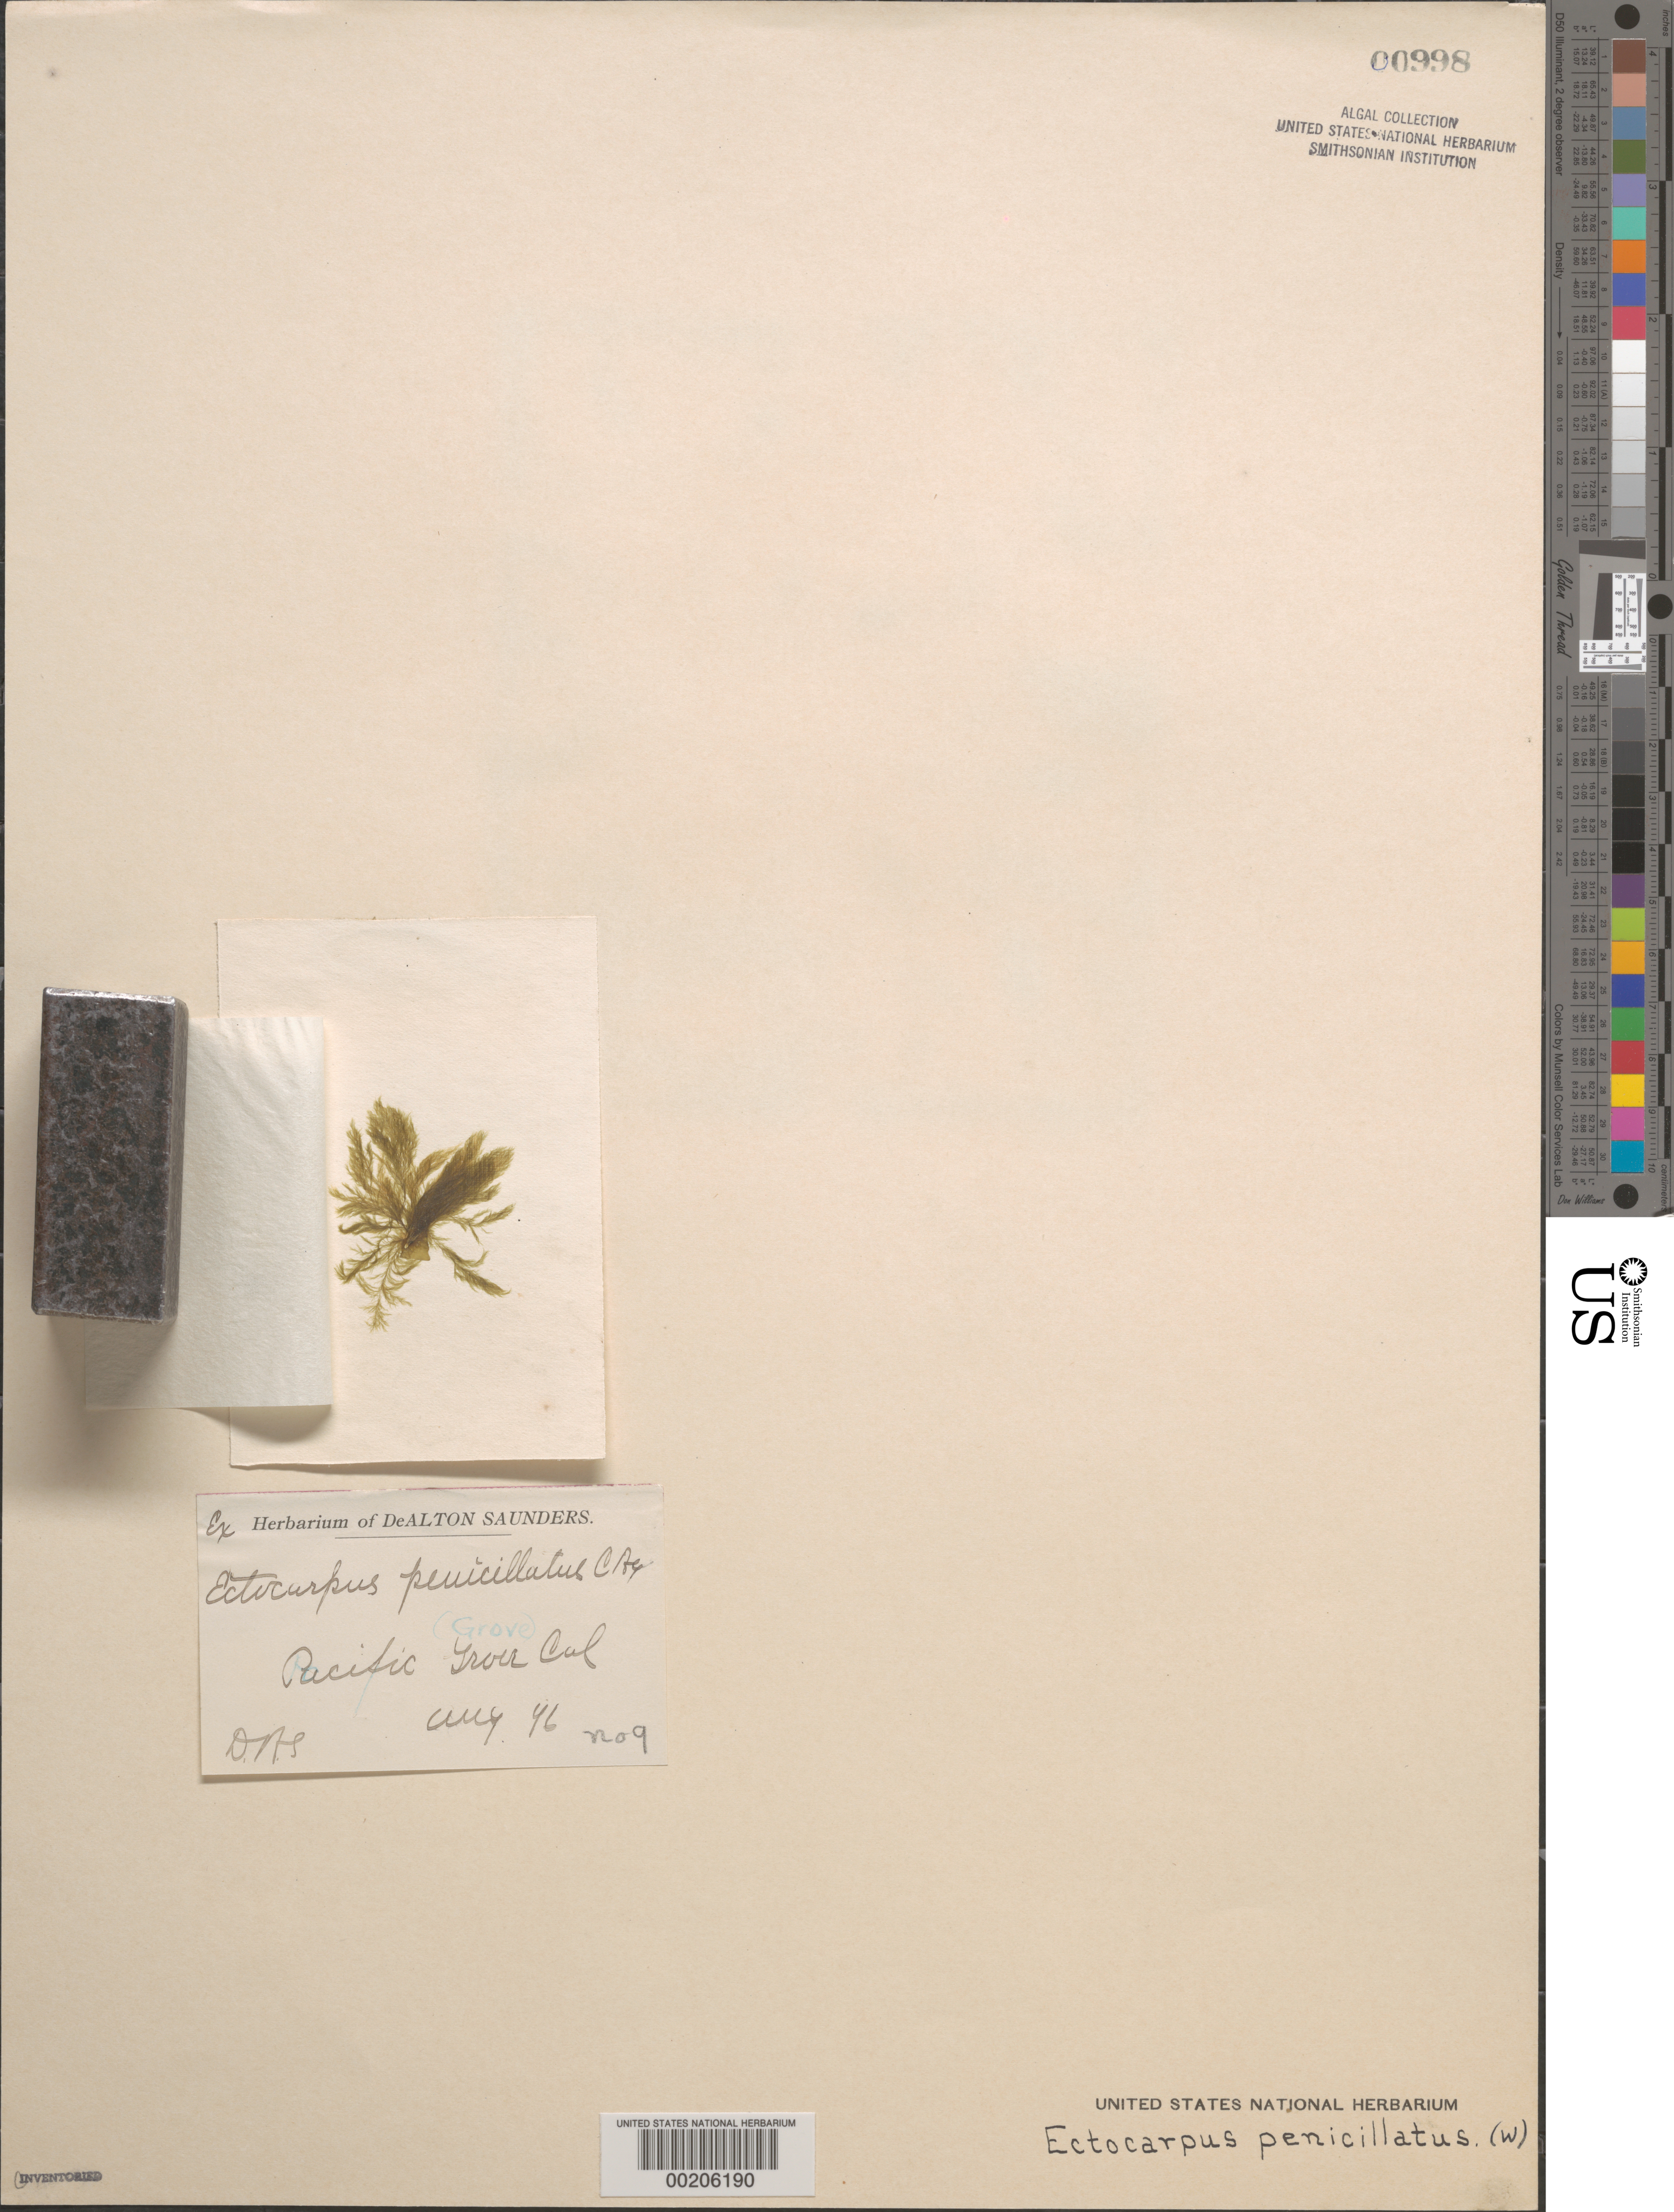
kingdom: Chromista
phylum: Ochrophyta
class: Phaeophyceae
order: Ectocarpales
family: Ectocarpaceae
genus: Ectocarpus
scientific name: Ectocarpus penicillatus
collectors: D. Saunders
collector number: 9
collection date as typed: Aug 1896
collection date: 1896-08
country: United States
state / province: California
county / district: Monterey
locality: Pacific Grove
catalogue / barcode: US 998